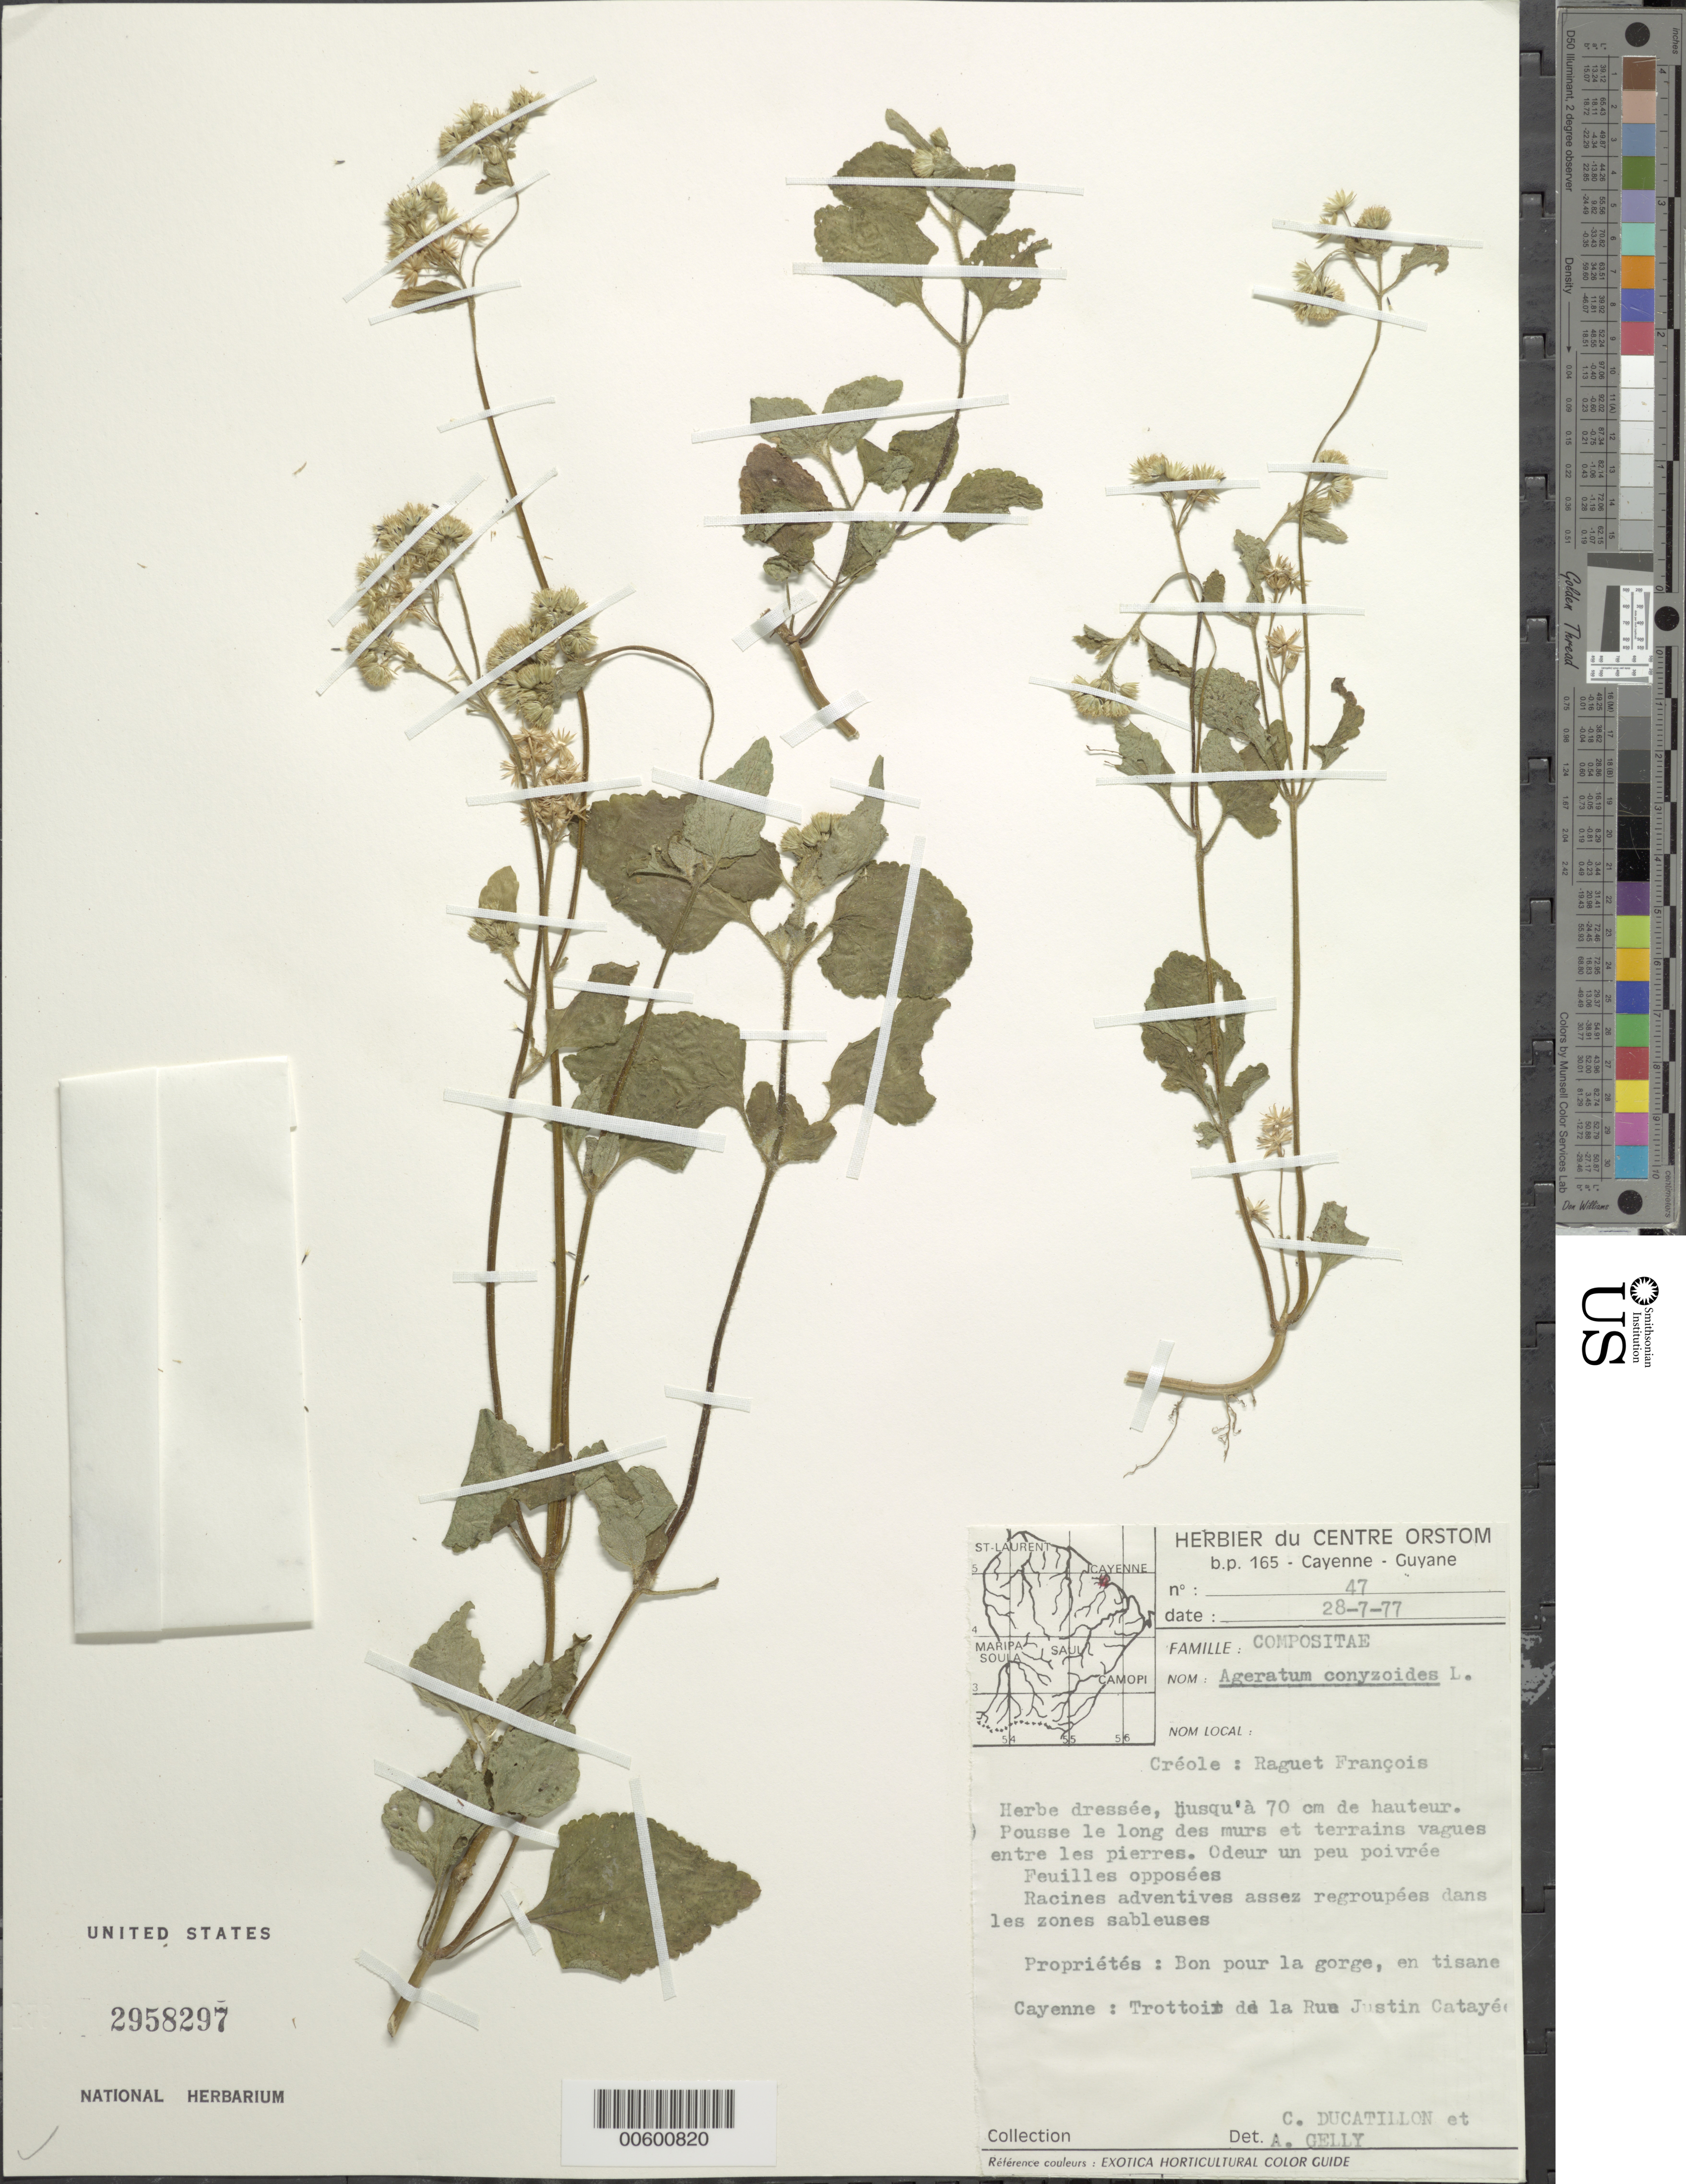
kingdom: Plantae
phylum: Tracheophyta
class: Magnoliopsida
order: Asterales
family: Asteraceae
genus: Ageratum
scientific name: Ageratum conyzoides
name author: L.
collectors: C. Ducatillon & A. Gelly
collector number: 47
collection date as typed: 28-Jul-77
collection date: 1977-07-28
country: French Guiana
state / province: Cayenne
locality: Cayenne, Rue Justin Catayée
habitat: Bon pour la gorge, en tisane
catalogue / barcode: US 2958297